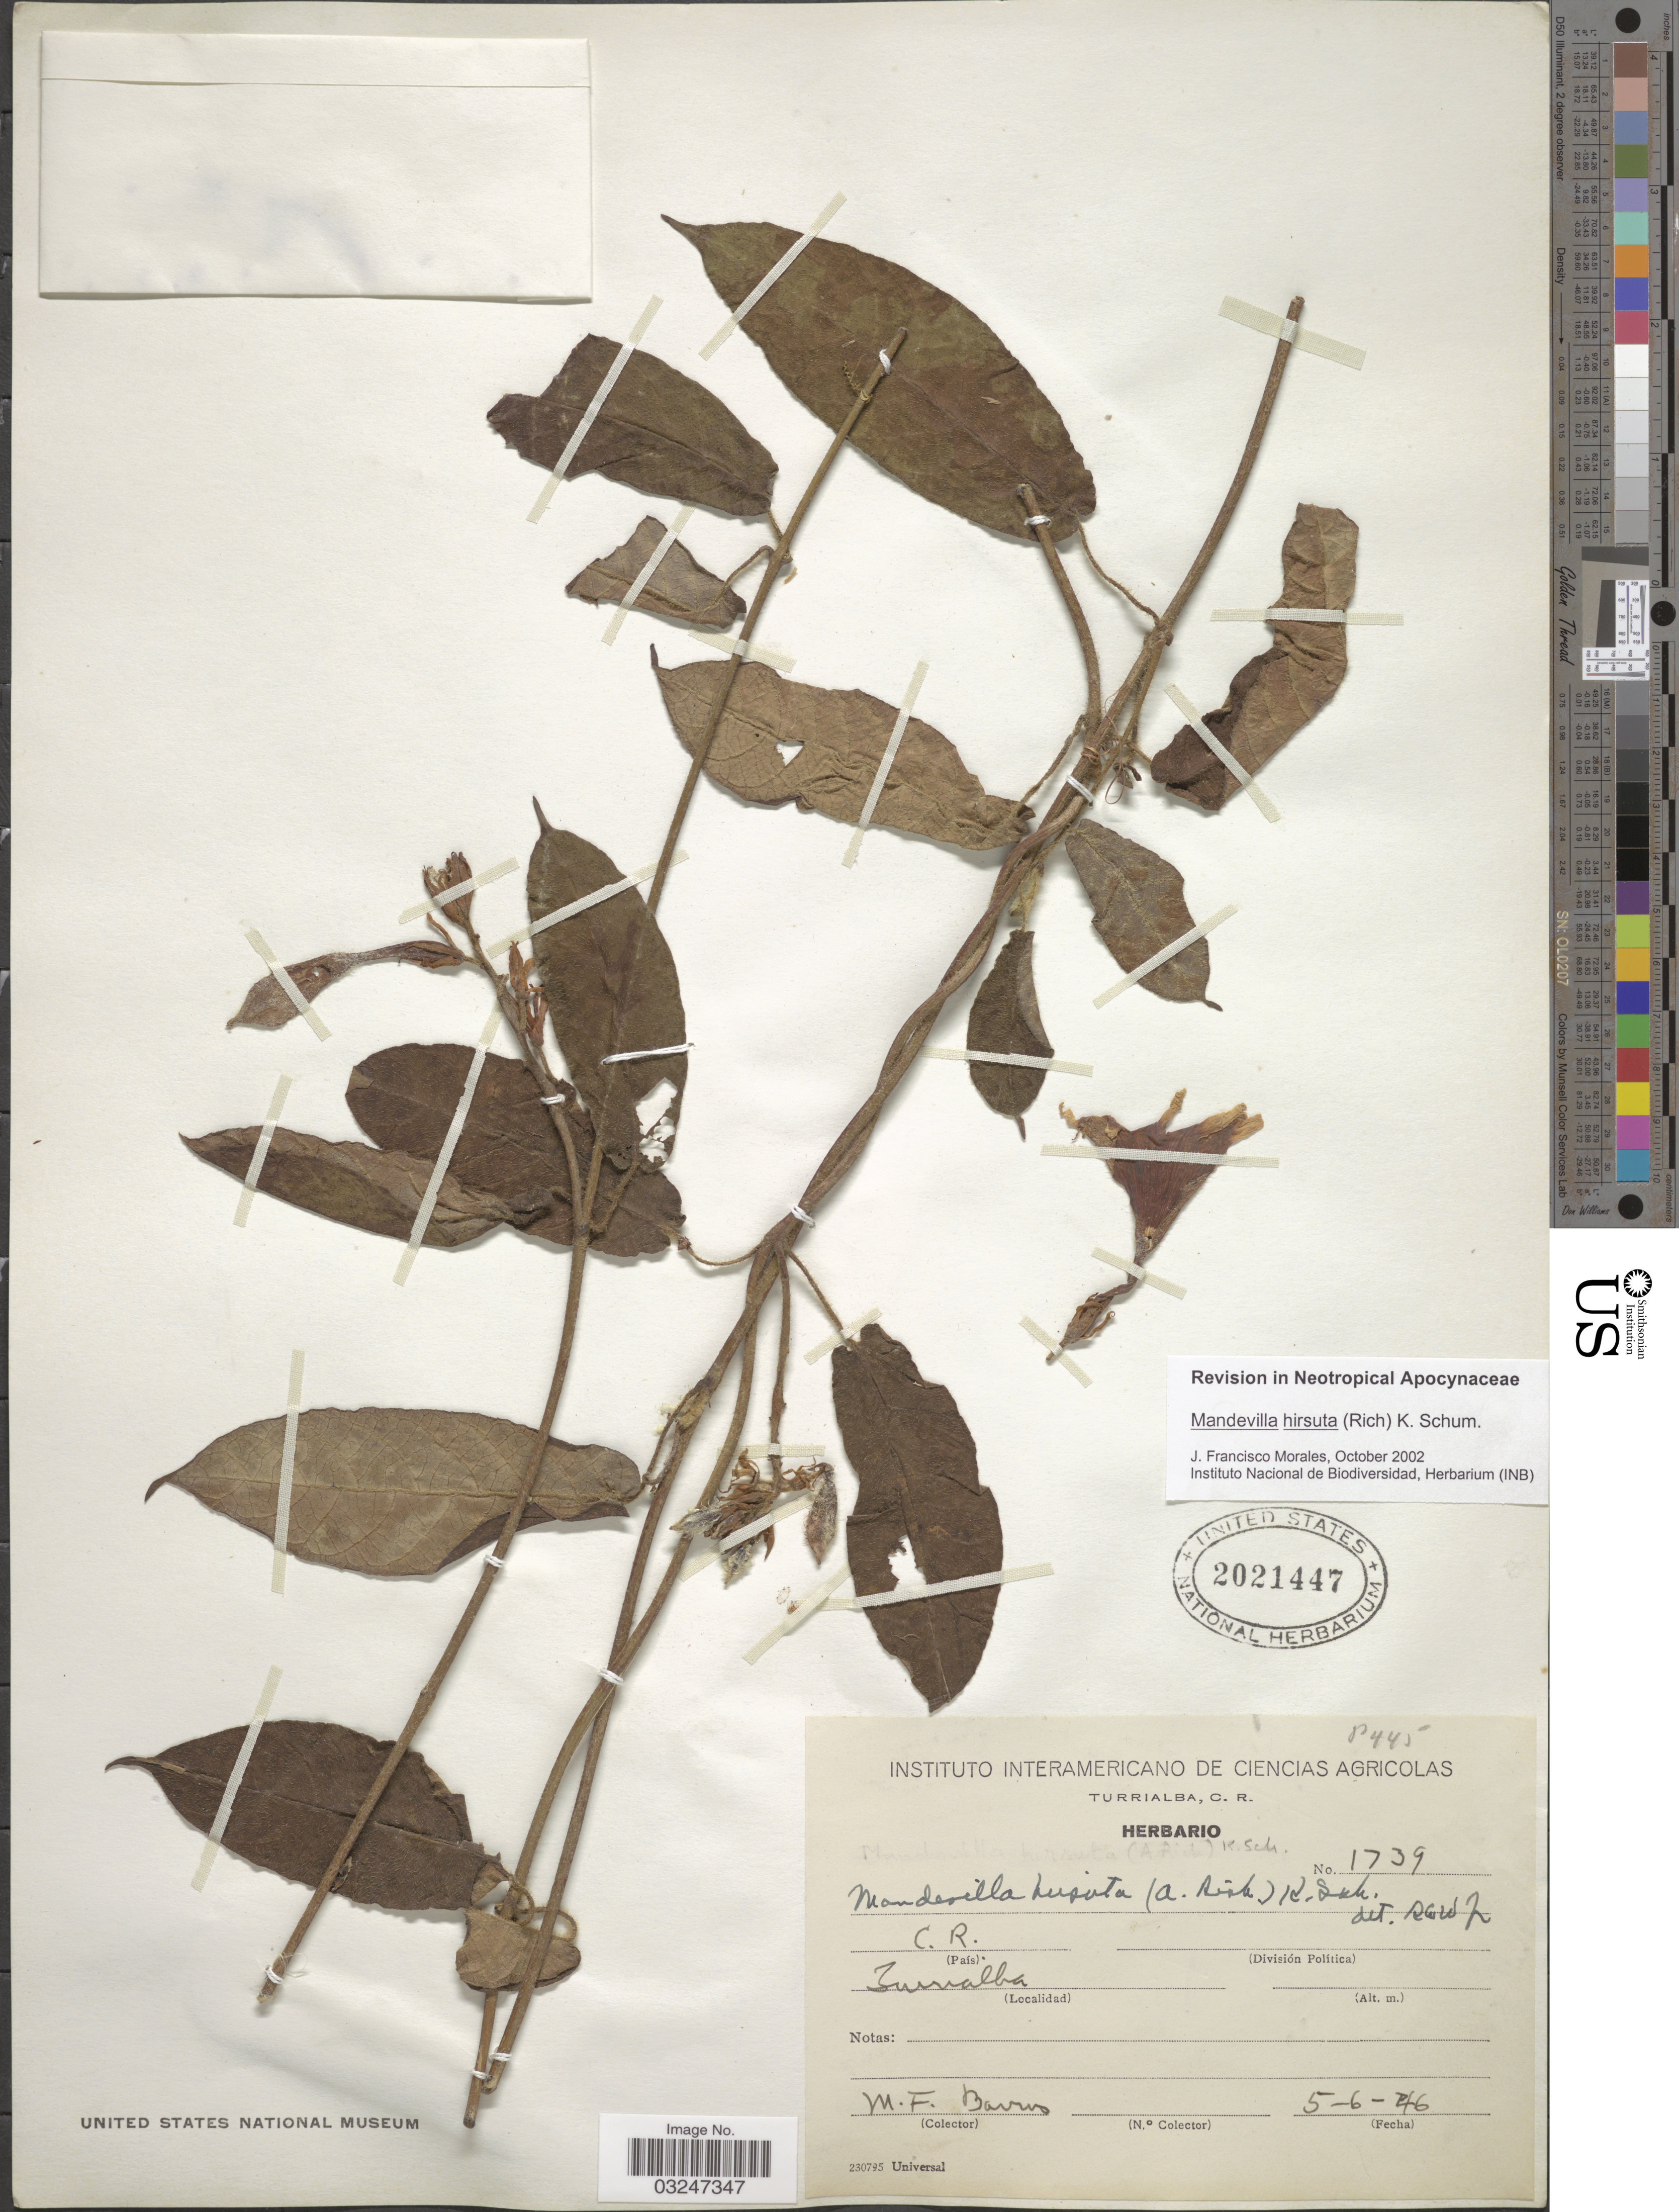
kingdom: Plantae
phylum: Tracheophyta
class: Magnoliopsida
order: Gentianales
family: Apocynaceae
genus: Mandevilla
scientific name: Mandevilla hirsuta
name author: (Rich.) K. Schum.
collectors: M. Barrus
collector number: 1739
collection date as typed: Transcribed d/m/y: 5/6/46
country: Costa Rica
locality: C.R. Turrialba.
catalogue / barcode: US 2021447